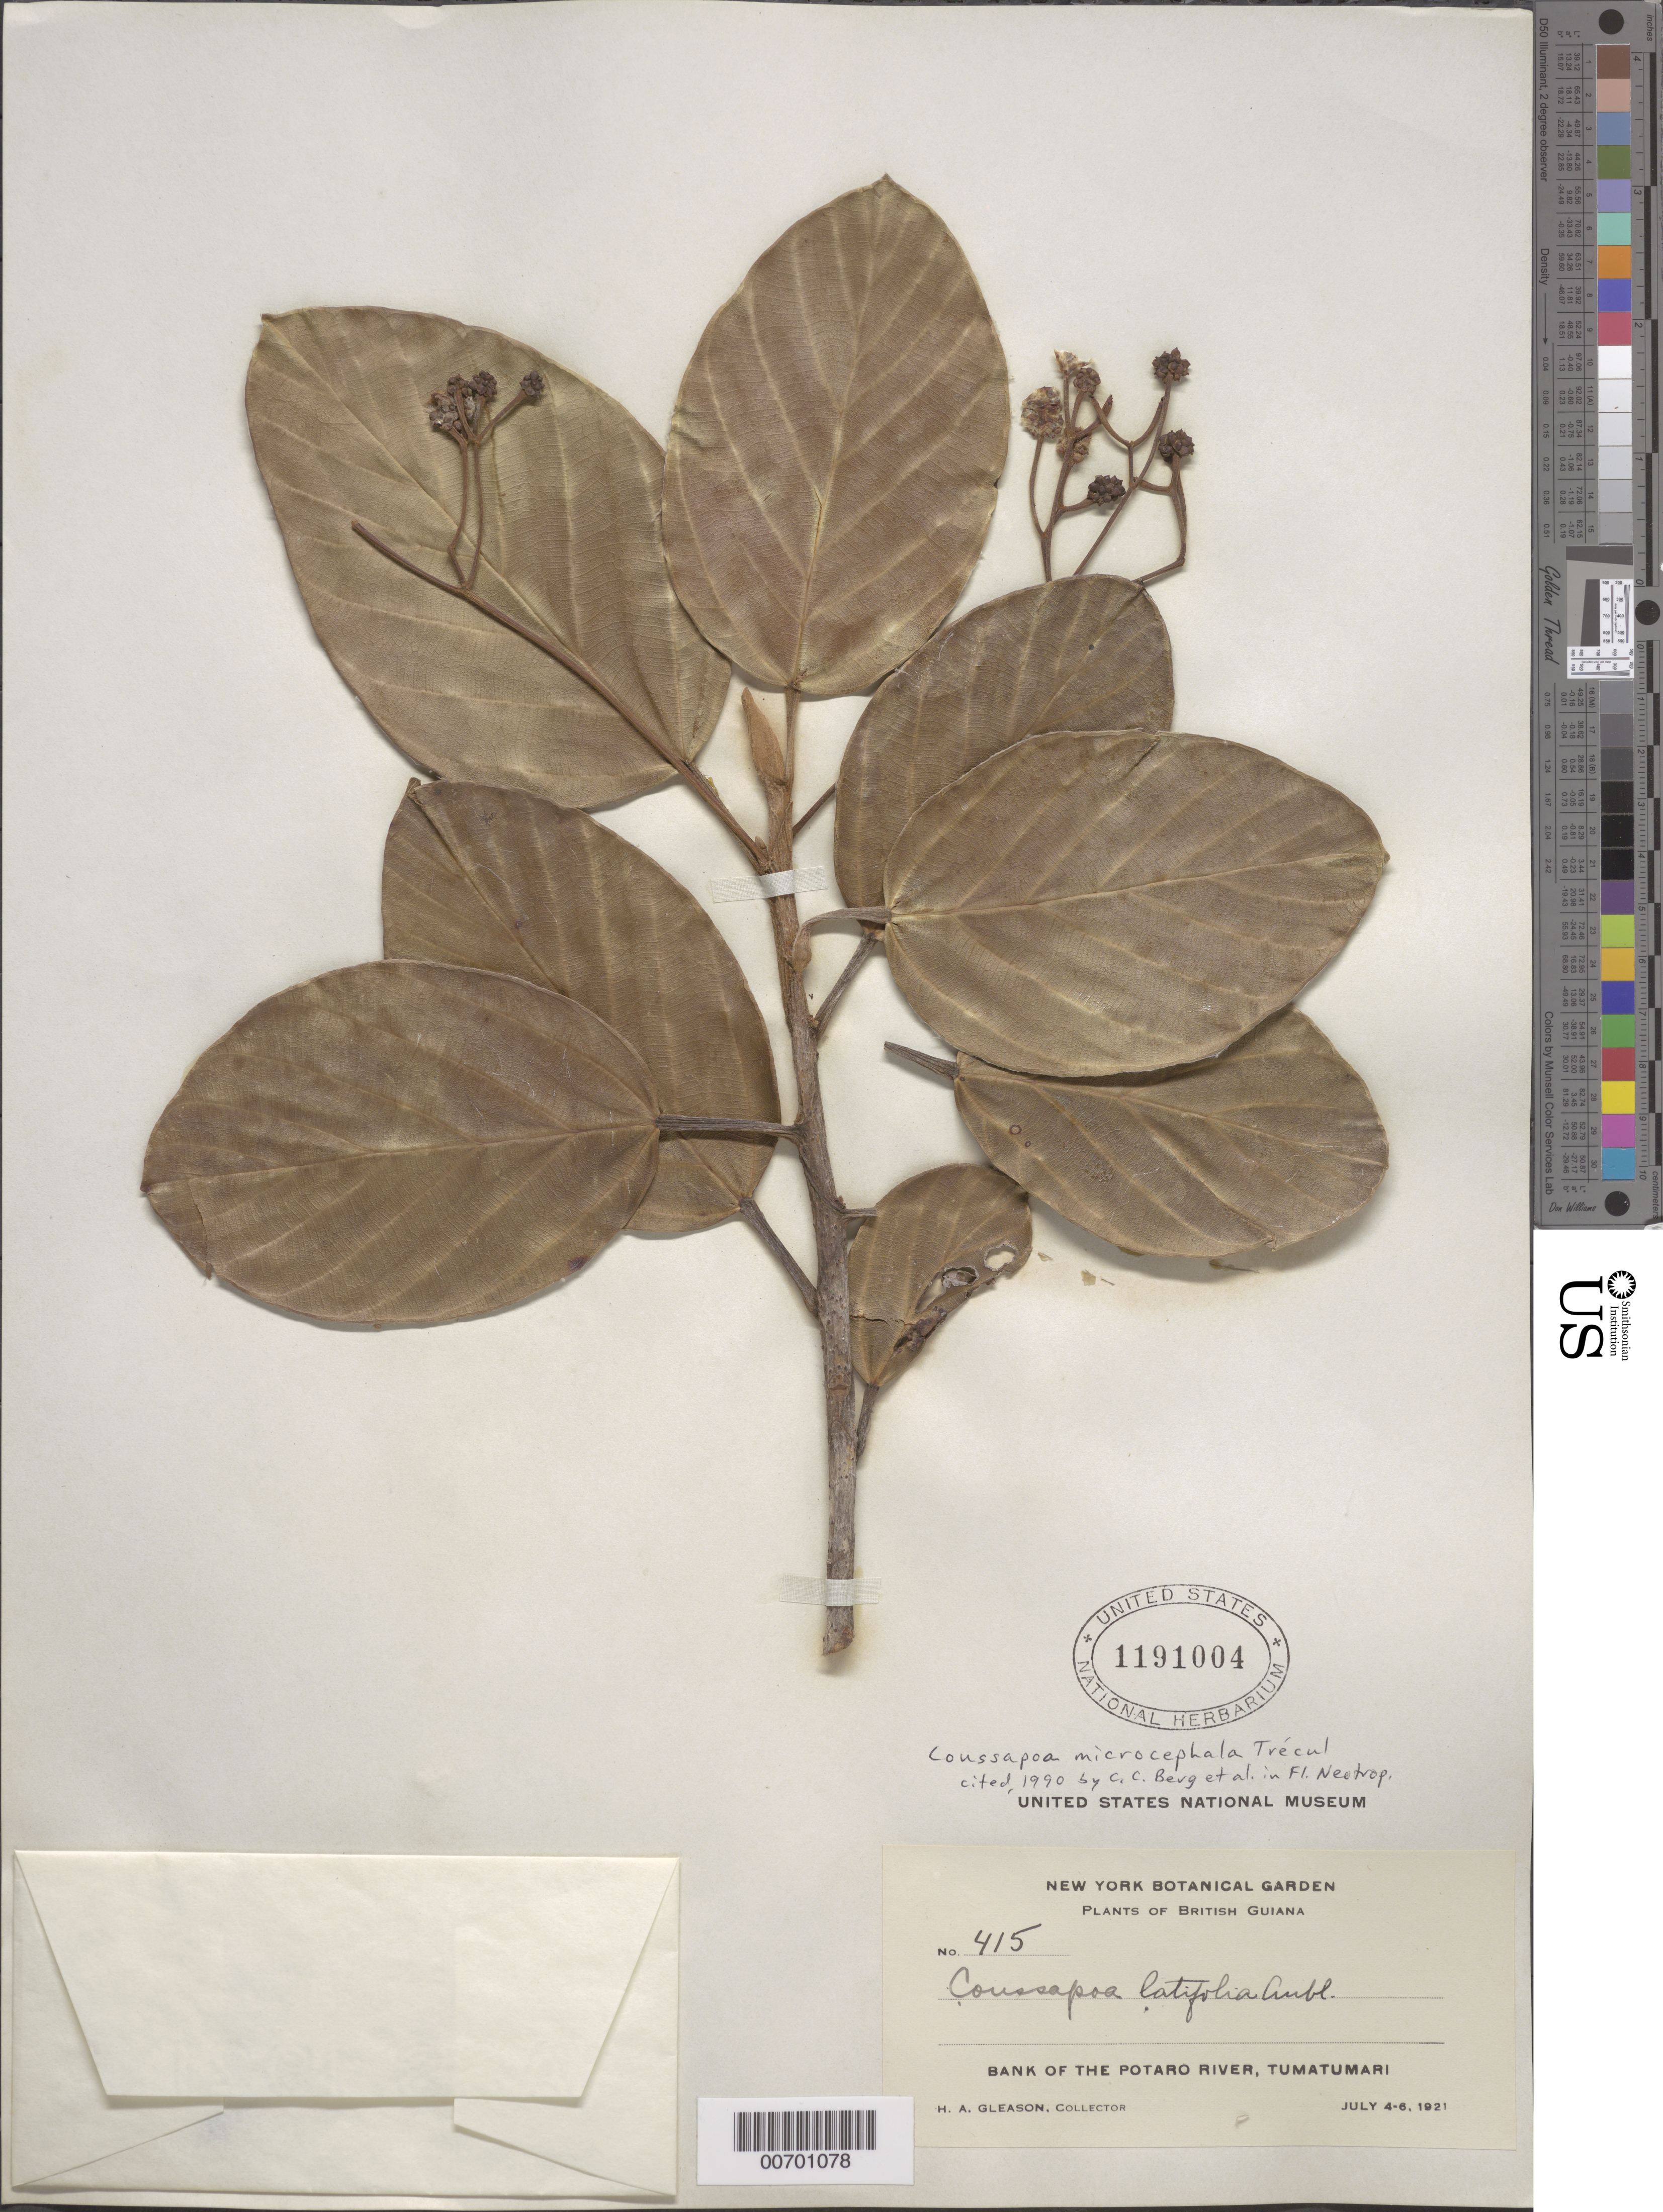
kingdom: Plantae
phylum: Tracheophyta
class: Magnoliopsida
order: Rosales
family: Urticaceae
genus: Coussapoa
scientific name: Coussapoa microcephala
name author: Trécul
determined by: Berg, C. C.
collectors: H. A. Gleason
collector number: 415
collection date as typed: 4-Jul-21 to 6-Jul-21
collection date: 1921-07-04/1921-07-06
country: Guyana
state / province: Potaro-Siparuni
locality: Tumatumari Village, Potaro R.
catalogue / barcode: US 1191004